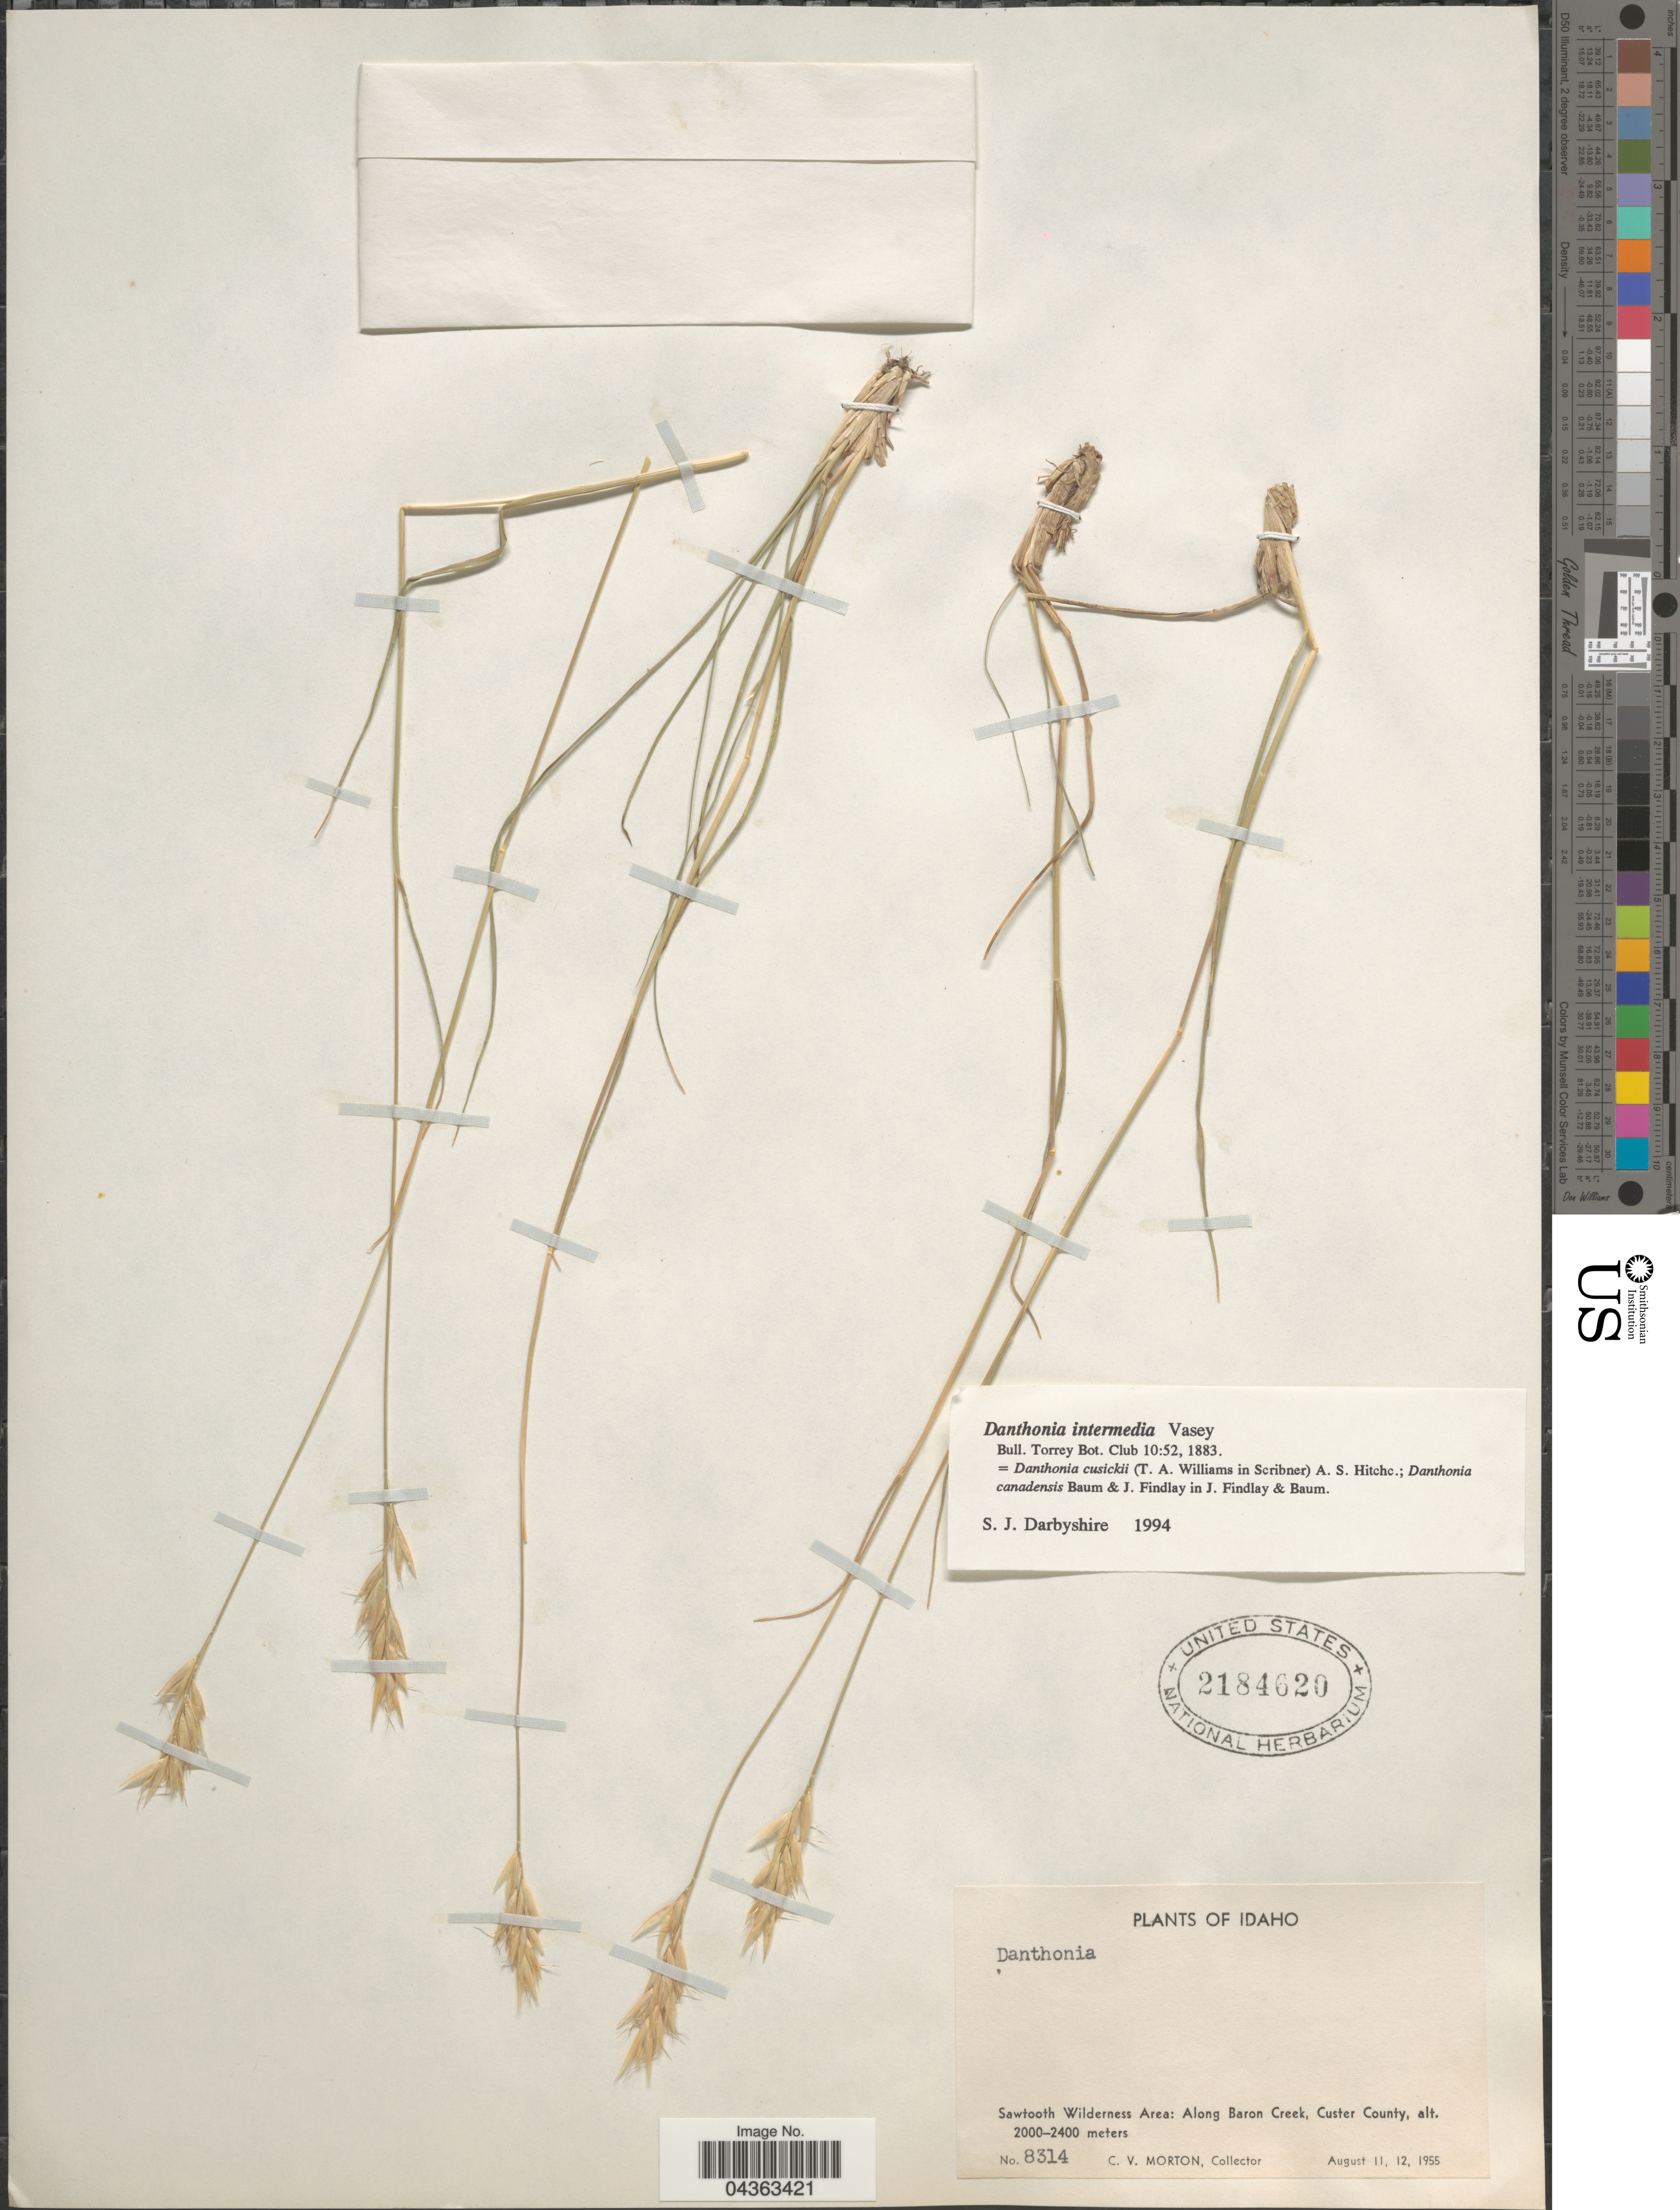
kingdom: Plantae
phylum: Tracheophyta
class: Liliopsida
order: Poales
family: Poaceae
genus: Danthonia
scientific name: Danthonia intermedia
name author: Vasey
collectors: C. V. Morton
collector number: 8314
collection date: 1955-08-11/1955-08-12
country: United States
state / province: Idaho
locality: Sawtooth Wilderness Area: Along Baron Creek, Custer County.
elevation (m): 2000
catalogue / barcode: US 2184620